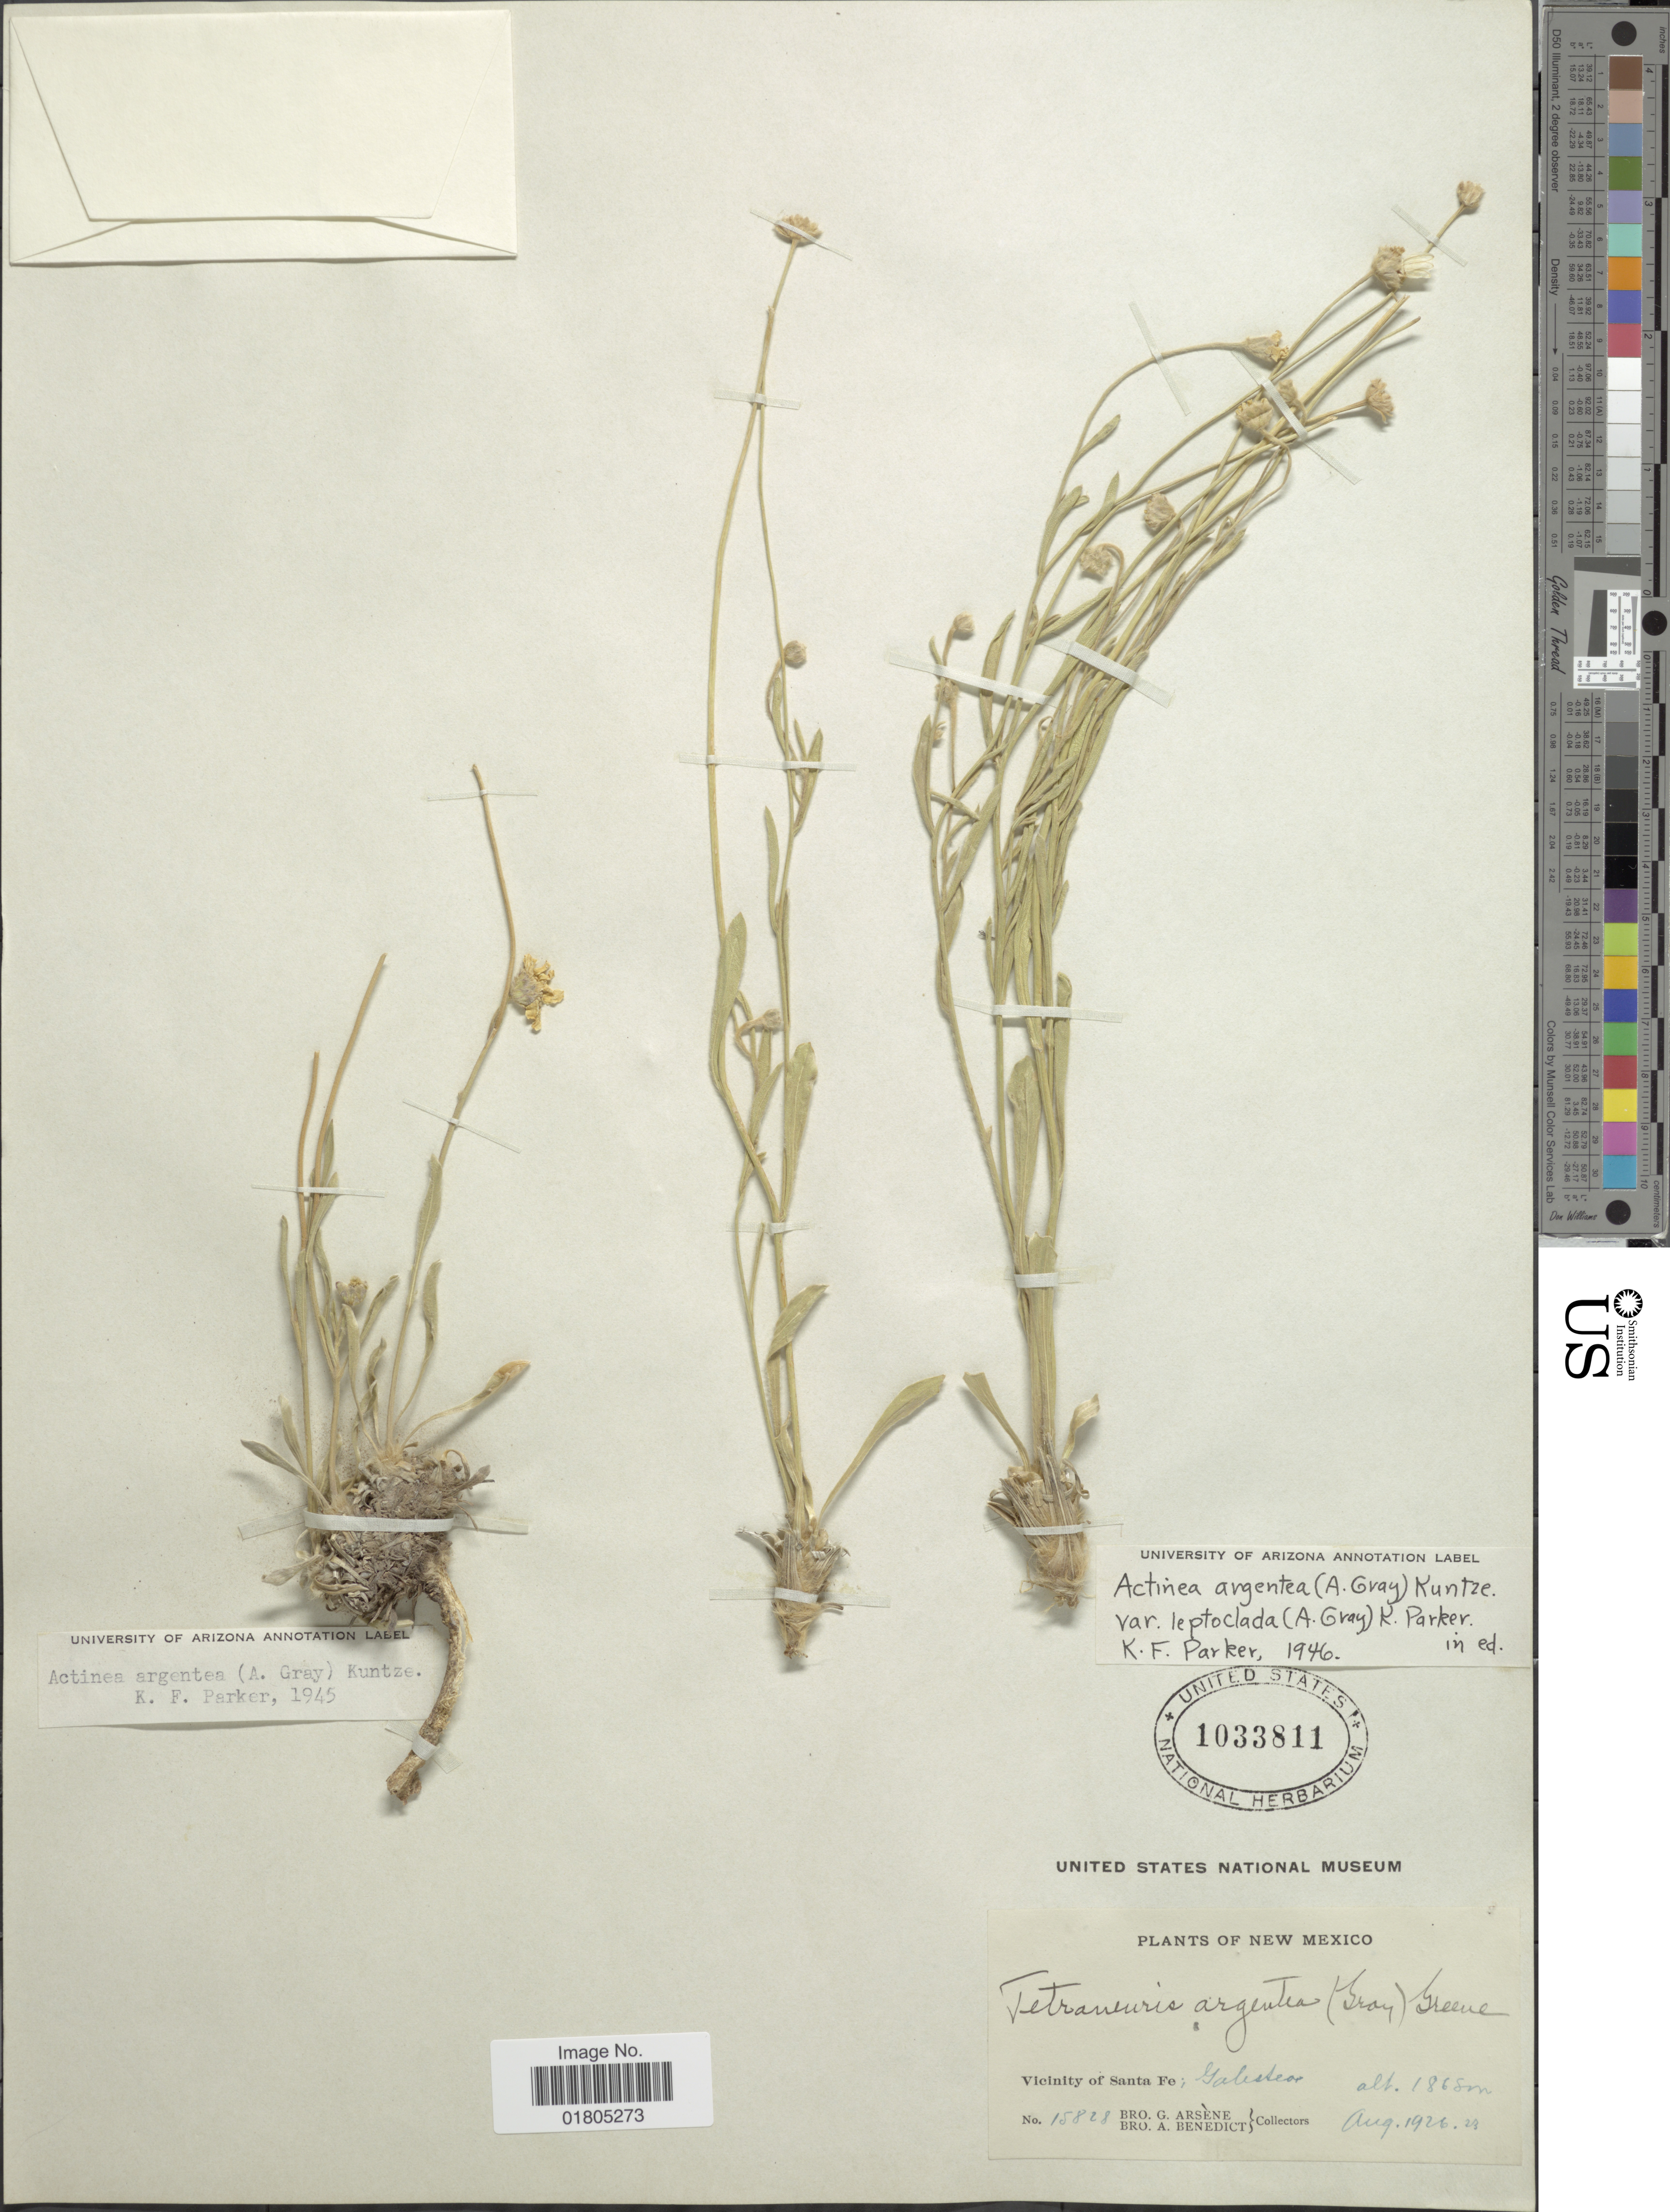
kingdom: Plantae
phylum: Tracheophyta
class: Magnoliopsida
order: Asterales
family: Asteraceae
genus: Actinea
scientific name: Actinea argentea var. leptoclada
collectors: Bro. G. Arsène & Bro. A. Benedict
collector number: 15828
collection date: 1926-08-23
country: United States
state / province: New Mexico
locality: Vicinity of Santa Fe, Galisteo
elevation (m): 1868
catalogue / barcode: US 1033811